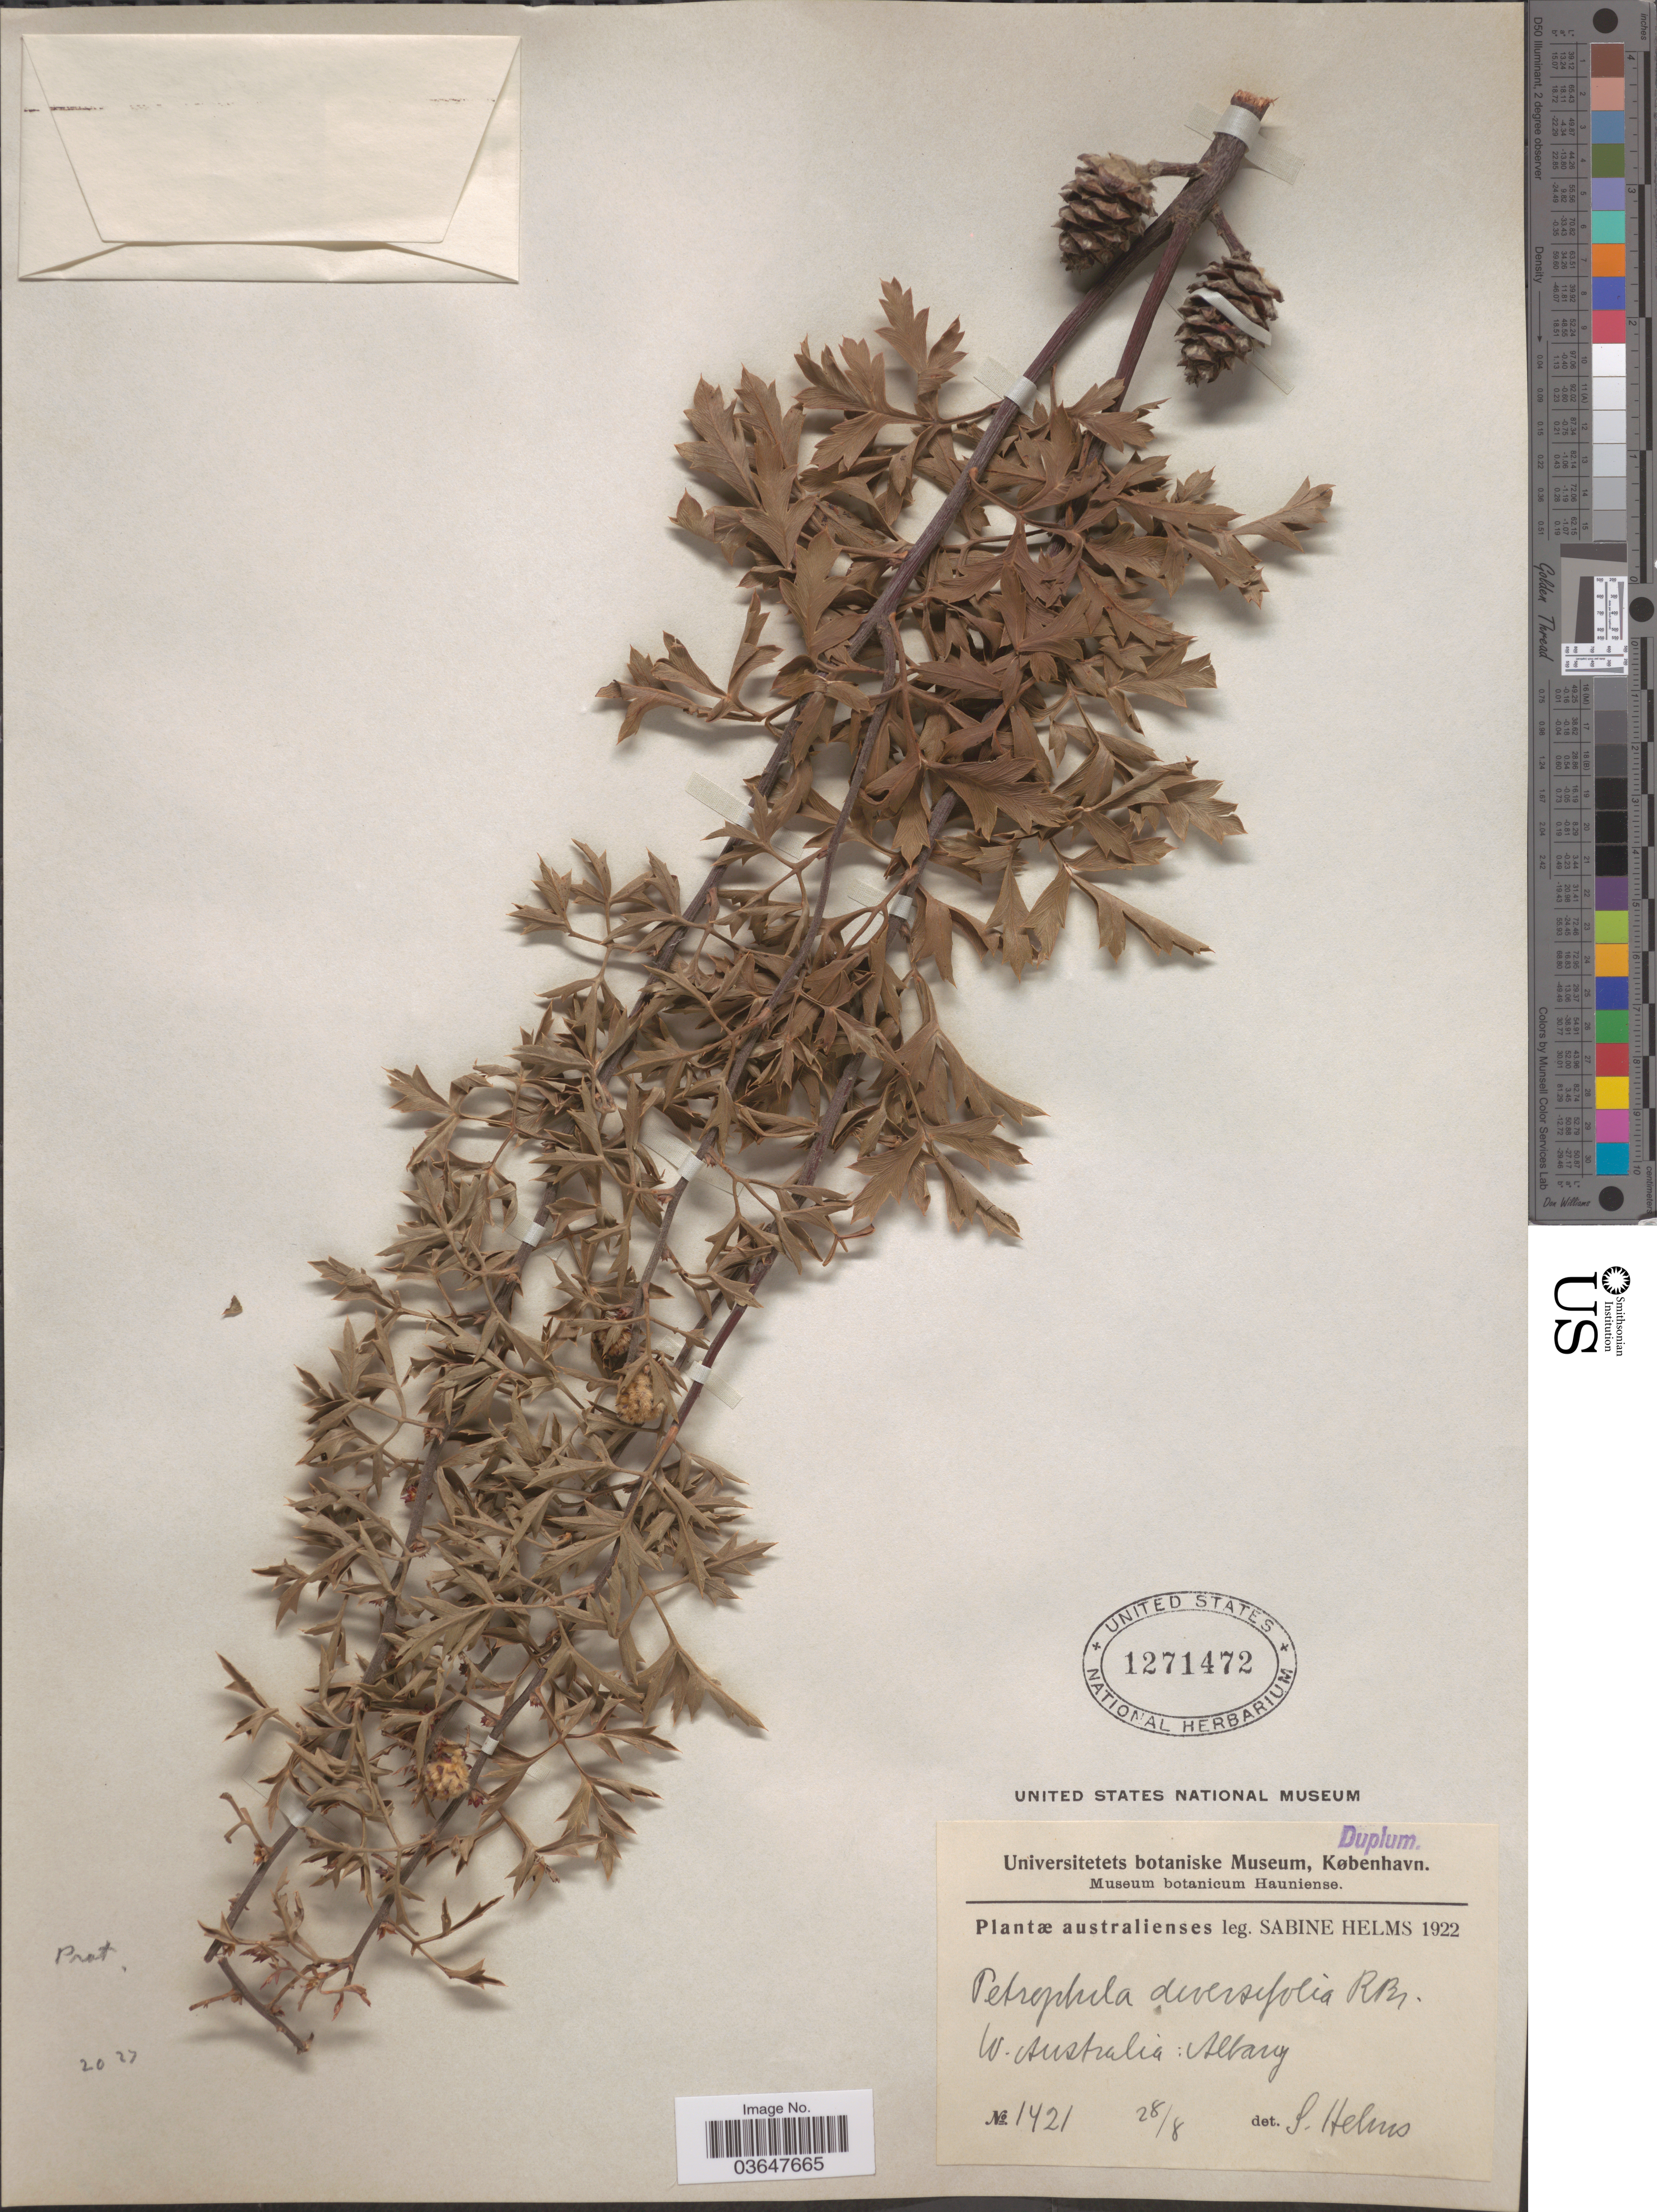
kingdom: Plantae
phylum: Tracheophyta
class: Magnoliopsida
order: Proteales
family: Proteaceae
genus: Petrophile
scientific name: Petrophile diversifolia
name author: R. Br.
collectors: S. Helms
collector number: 1421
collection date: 1922-08-28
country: Australia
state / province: Western Australia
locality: W. Australia: Albany.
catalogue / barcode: US 1271472